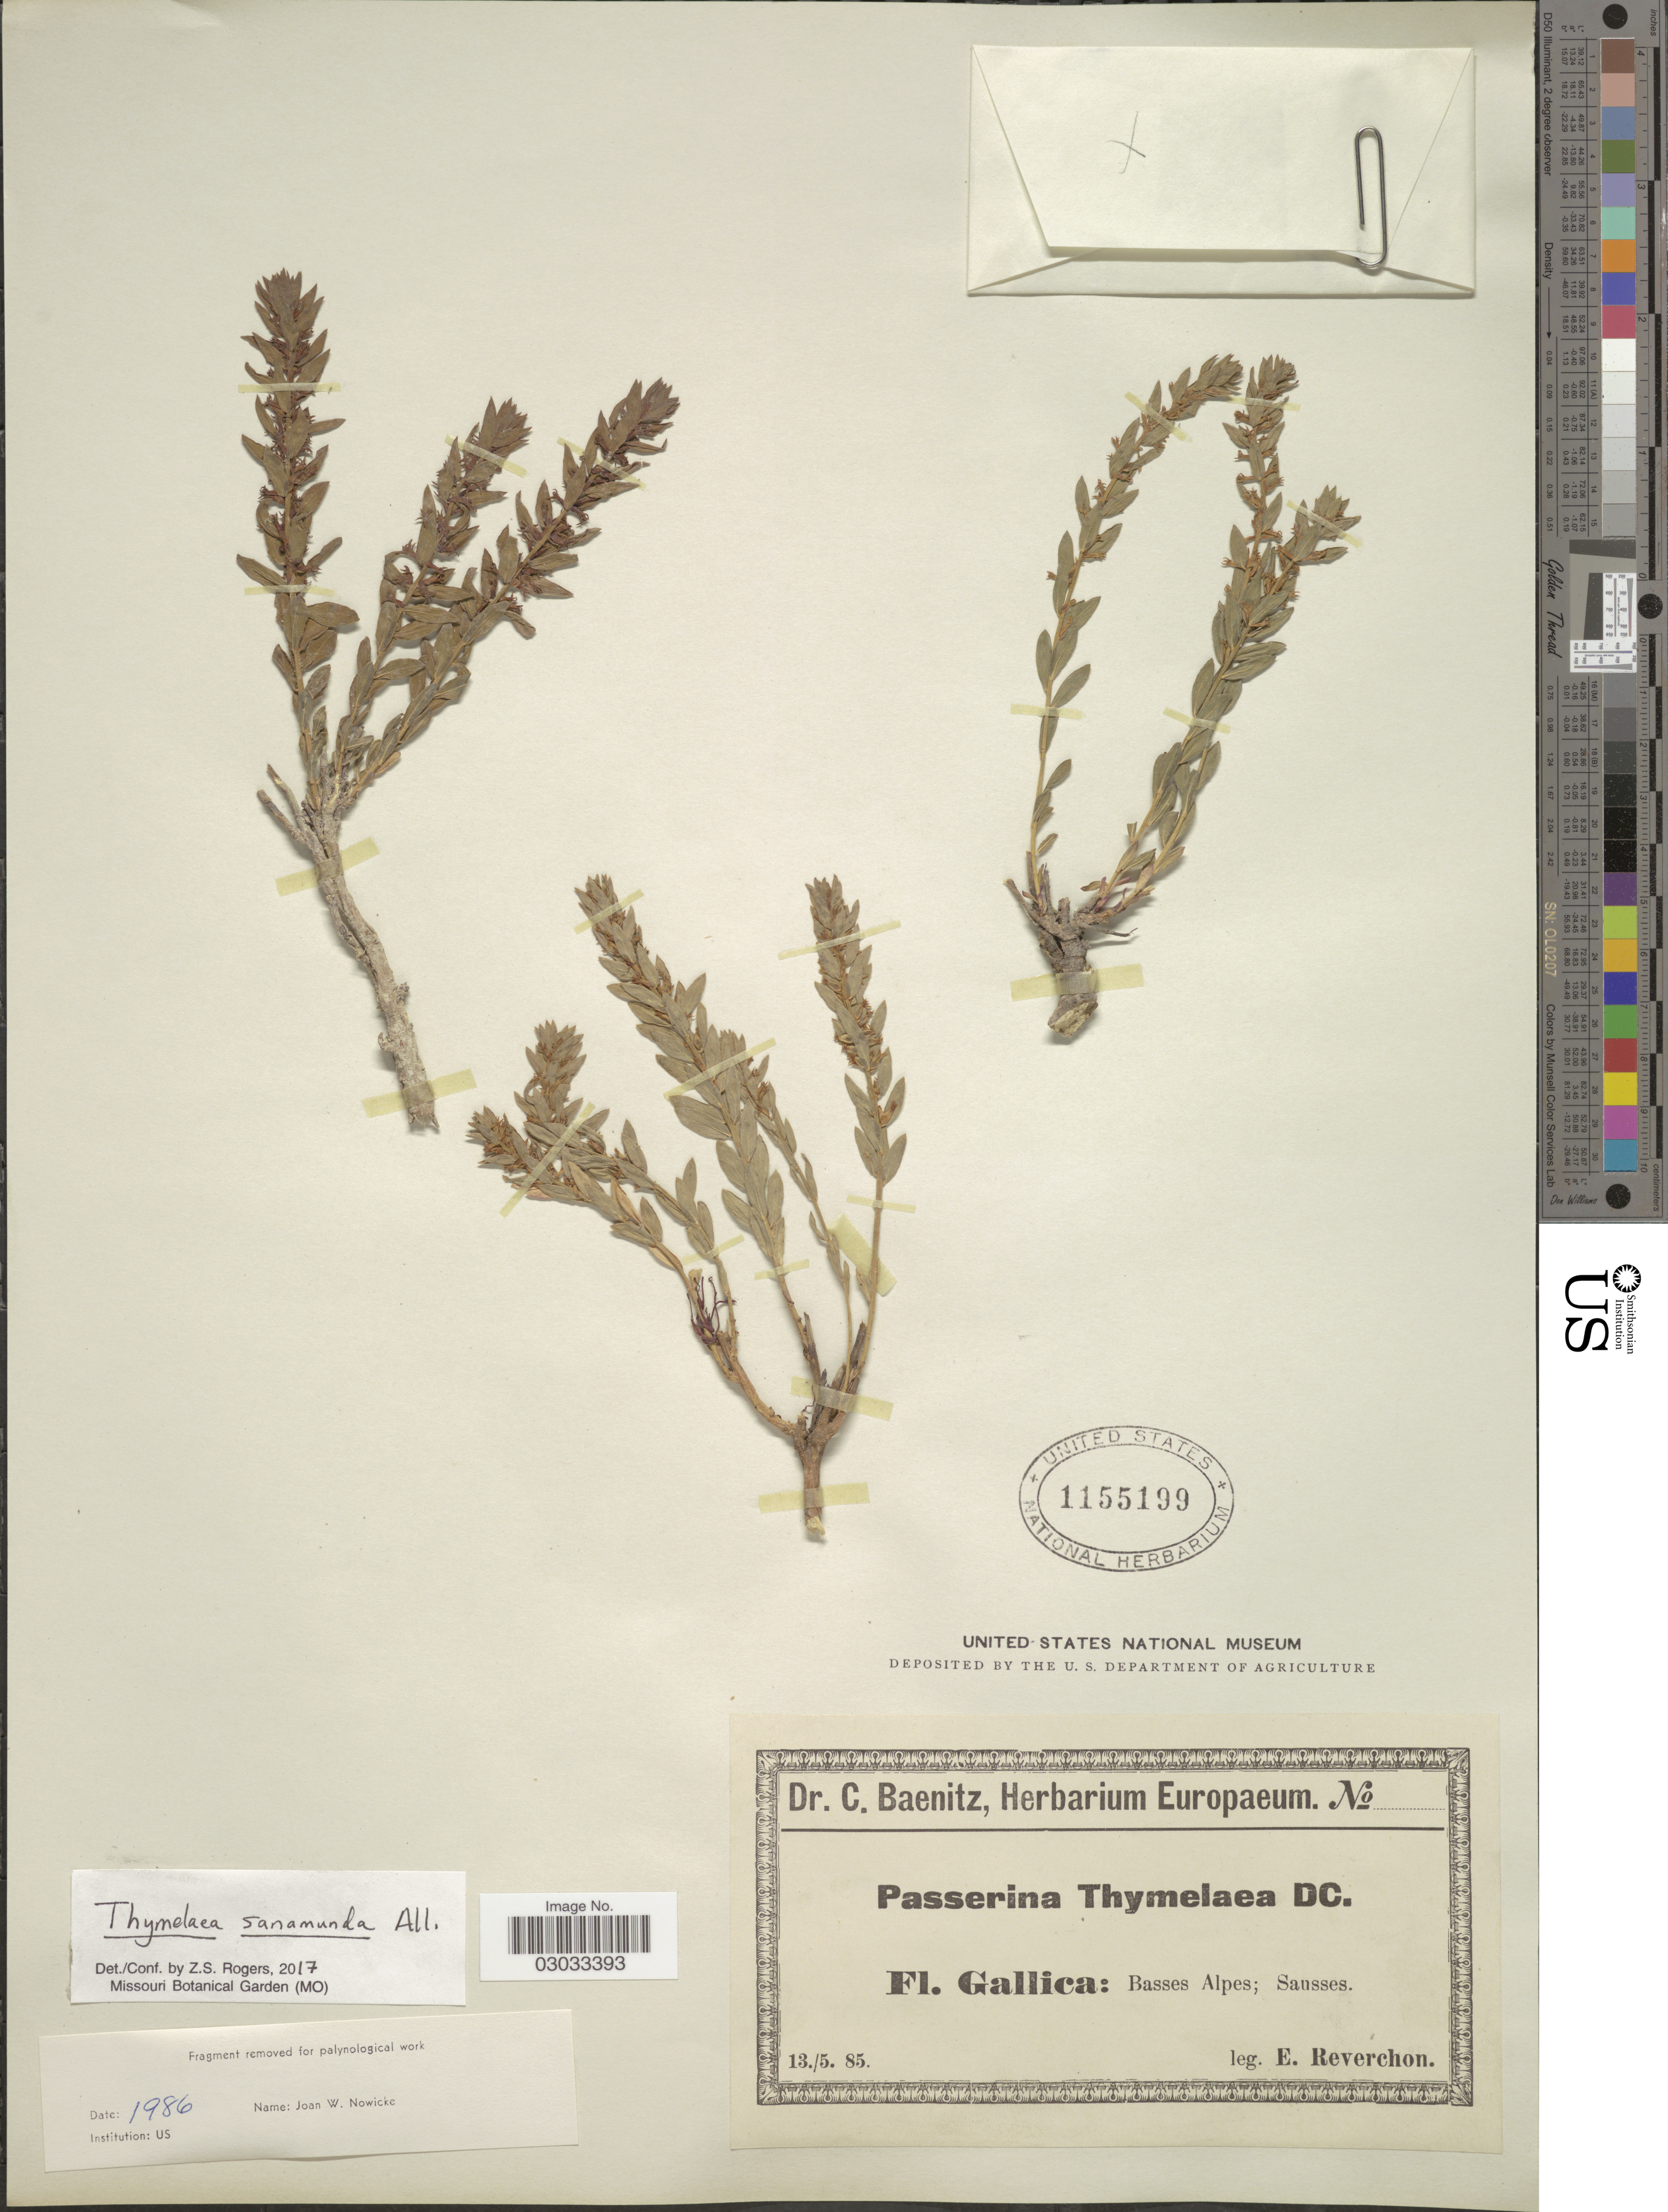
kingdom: Plantae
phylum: Tracheophyta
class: Magnoliopsida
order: Malvales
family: Thymelaeaceae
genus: Thymelaea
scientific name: Thymelaea sanamunda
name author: All.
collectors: E. Reverchon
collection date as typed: Transcribed d/m/y: 13/5/85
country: France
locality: Gallica: Basses Alpes; Sausses.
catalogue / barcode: US 1155199